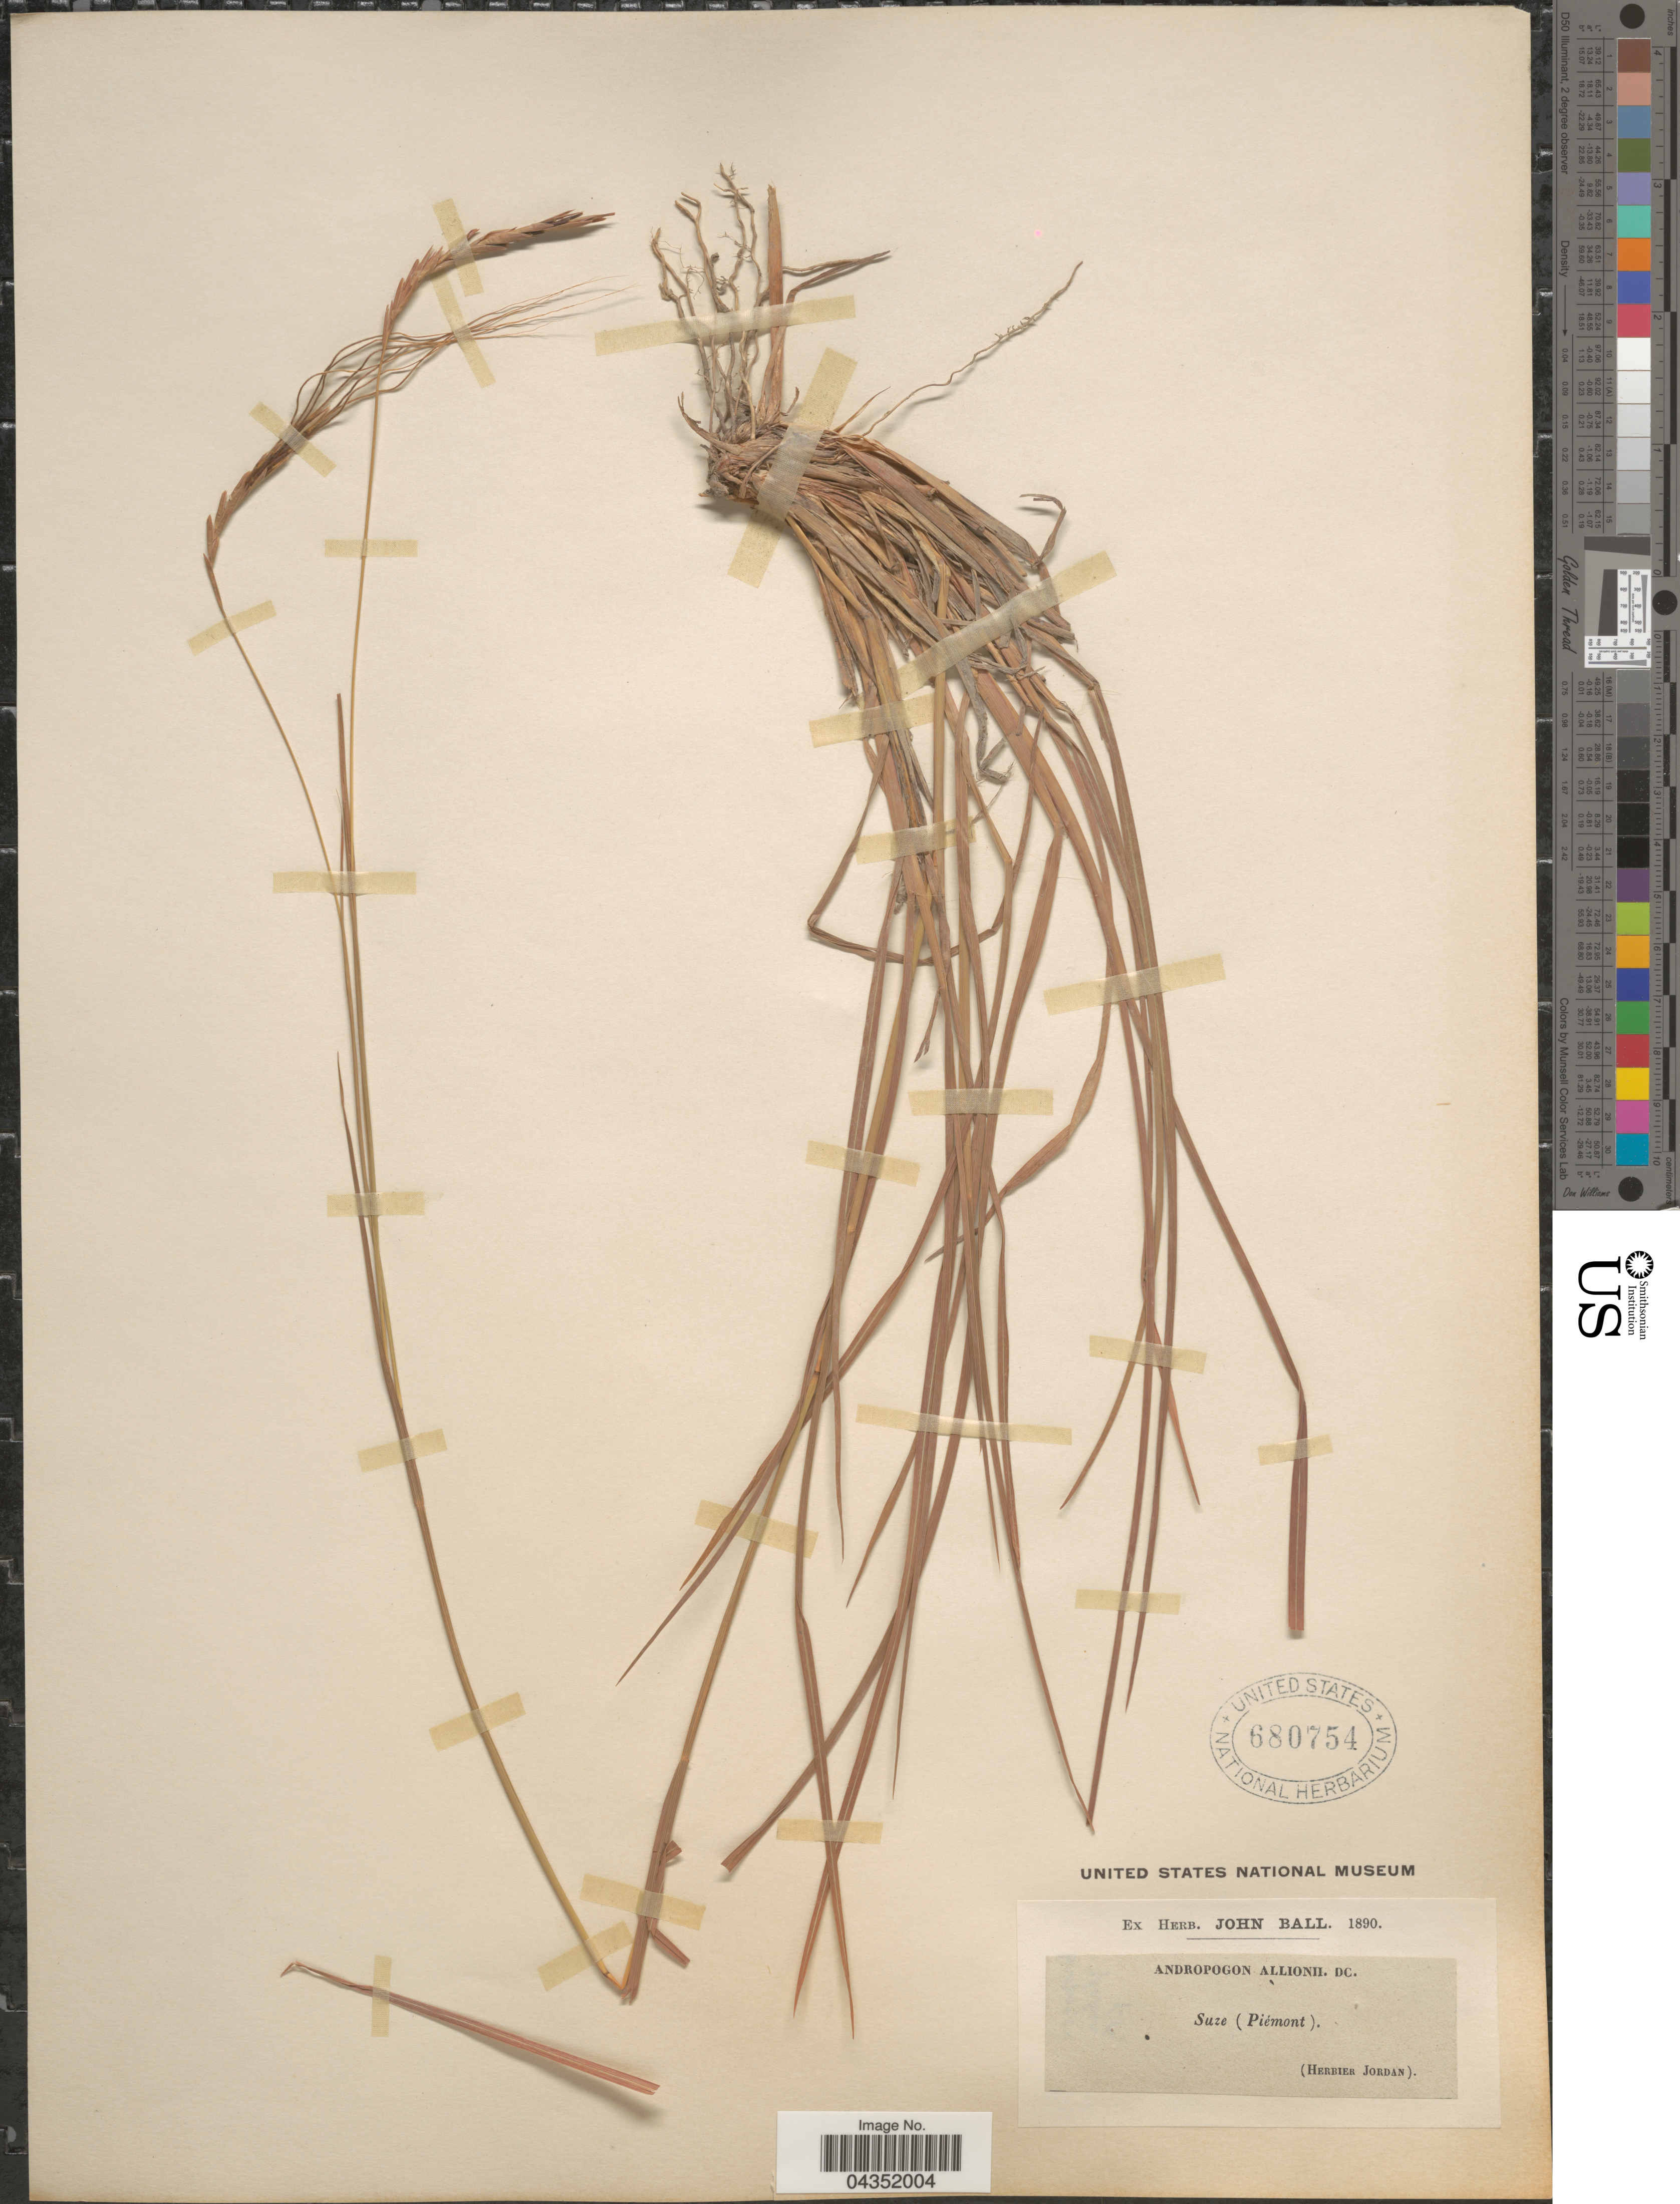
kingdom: Plantae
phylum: Tracheophyta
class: Liliopsida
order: Poales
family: Poaceae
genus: Heteropogon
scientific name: Heteropogon contortus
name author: (L.) P. Beauv. ex Roem. & Schult.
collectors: J. Ball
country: Italy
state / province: Piedmont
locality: Suze (Piémont).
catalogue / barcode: US 680754